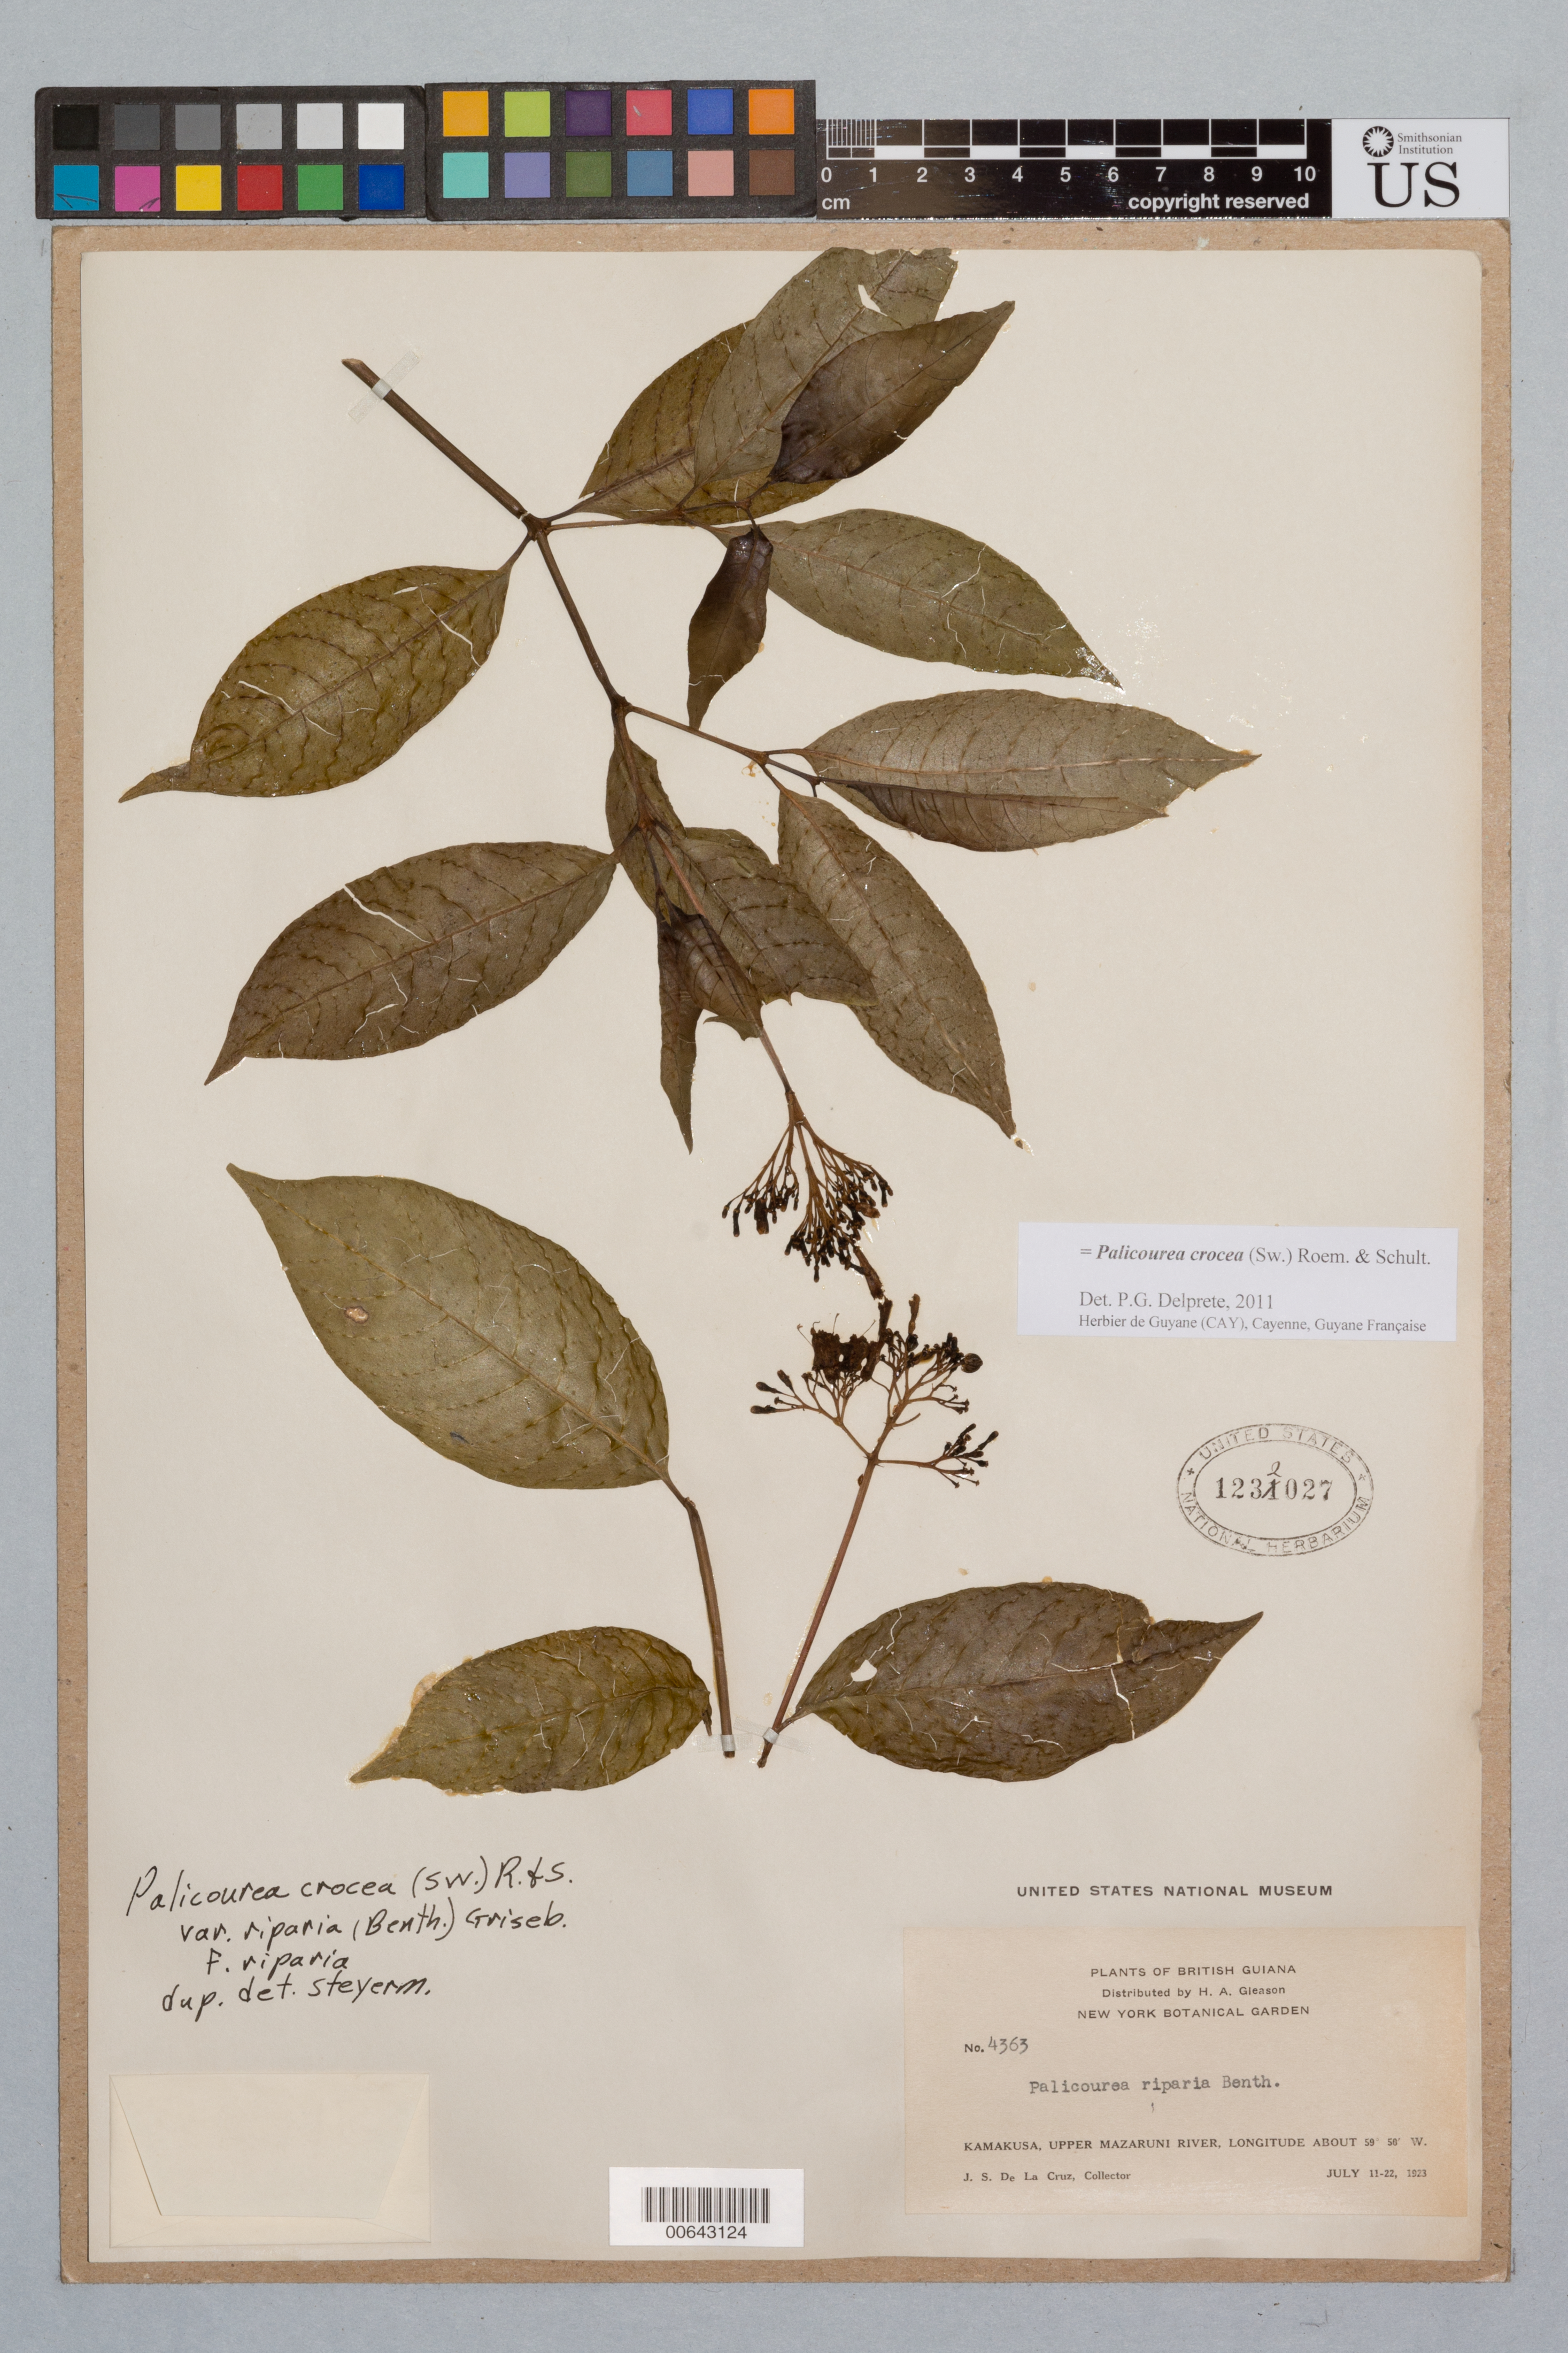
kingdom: Plantae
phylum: Tracheophyta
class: Magnoliopsida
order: Gentianales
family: Rubiaceae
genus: Palicourea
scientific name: Palicourea crocea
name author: (Sw.) Schult.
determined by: Delprete, P. G., Herb. de Guyane Cay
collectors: J. S. de la Cruz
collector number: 4363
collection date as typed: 11-Jul-23 to 22-Jul-23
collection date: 1923-07-11/1923-07-22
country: Guyana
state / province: Cuyuni-Mazaruni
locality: Kamakusa, Upper Mazaruni R.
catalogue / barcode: US 1232027